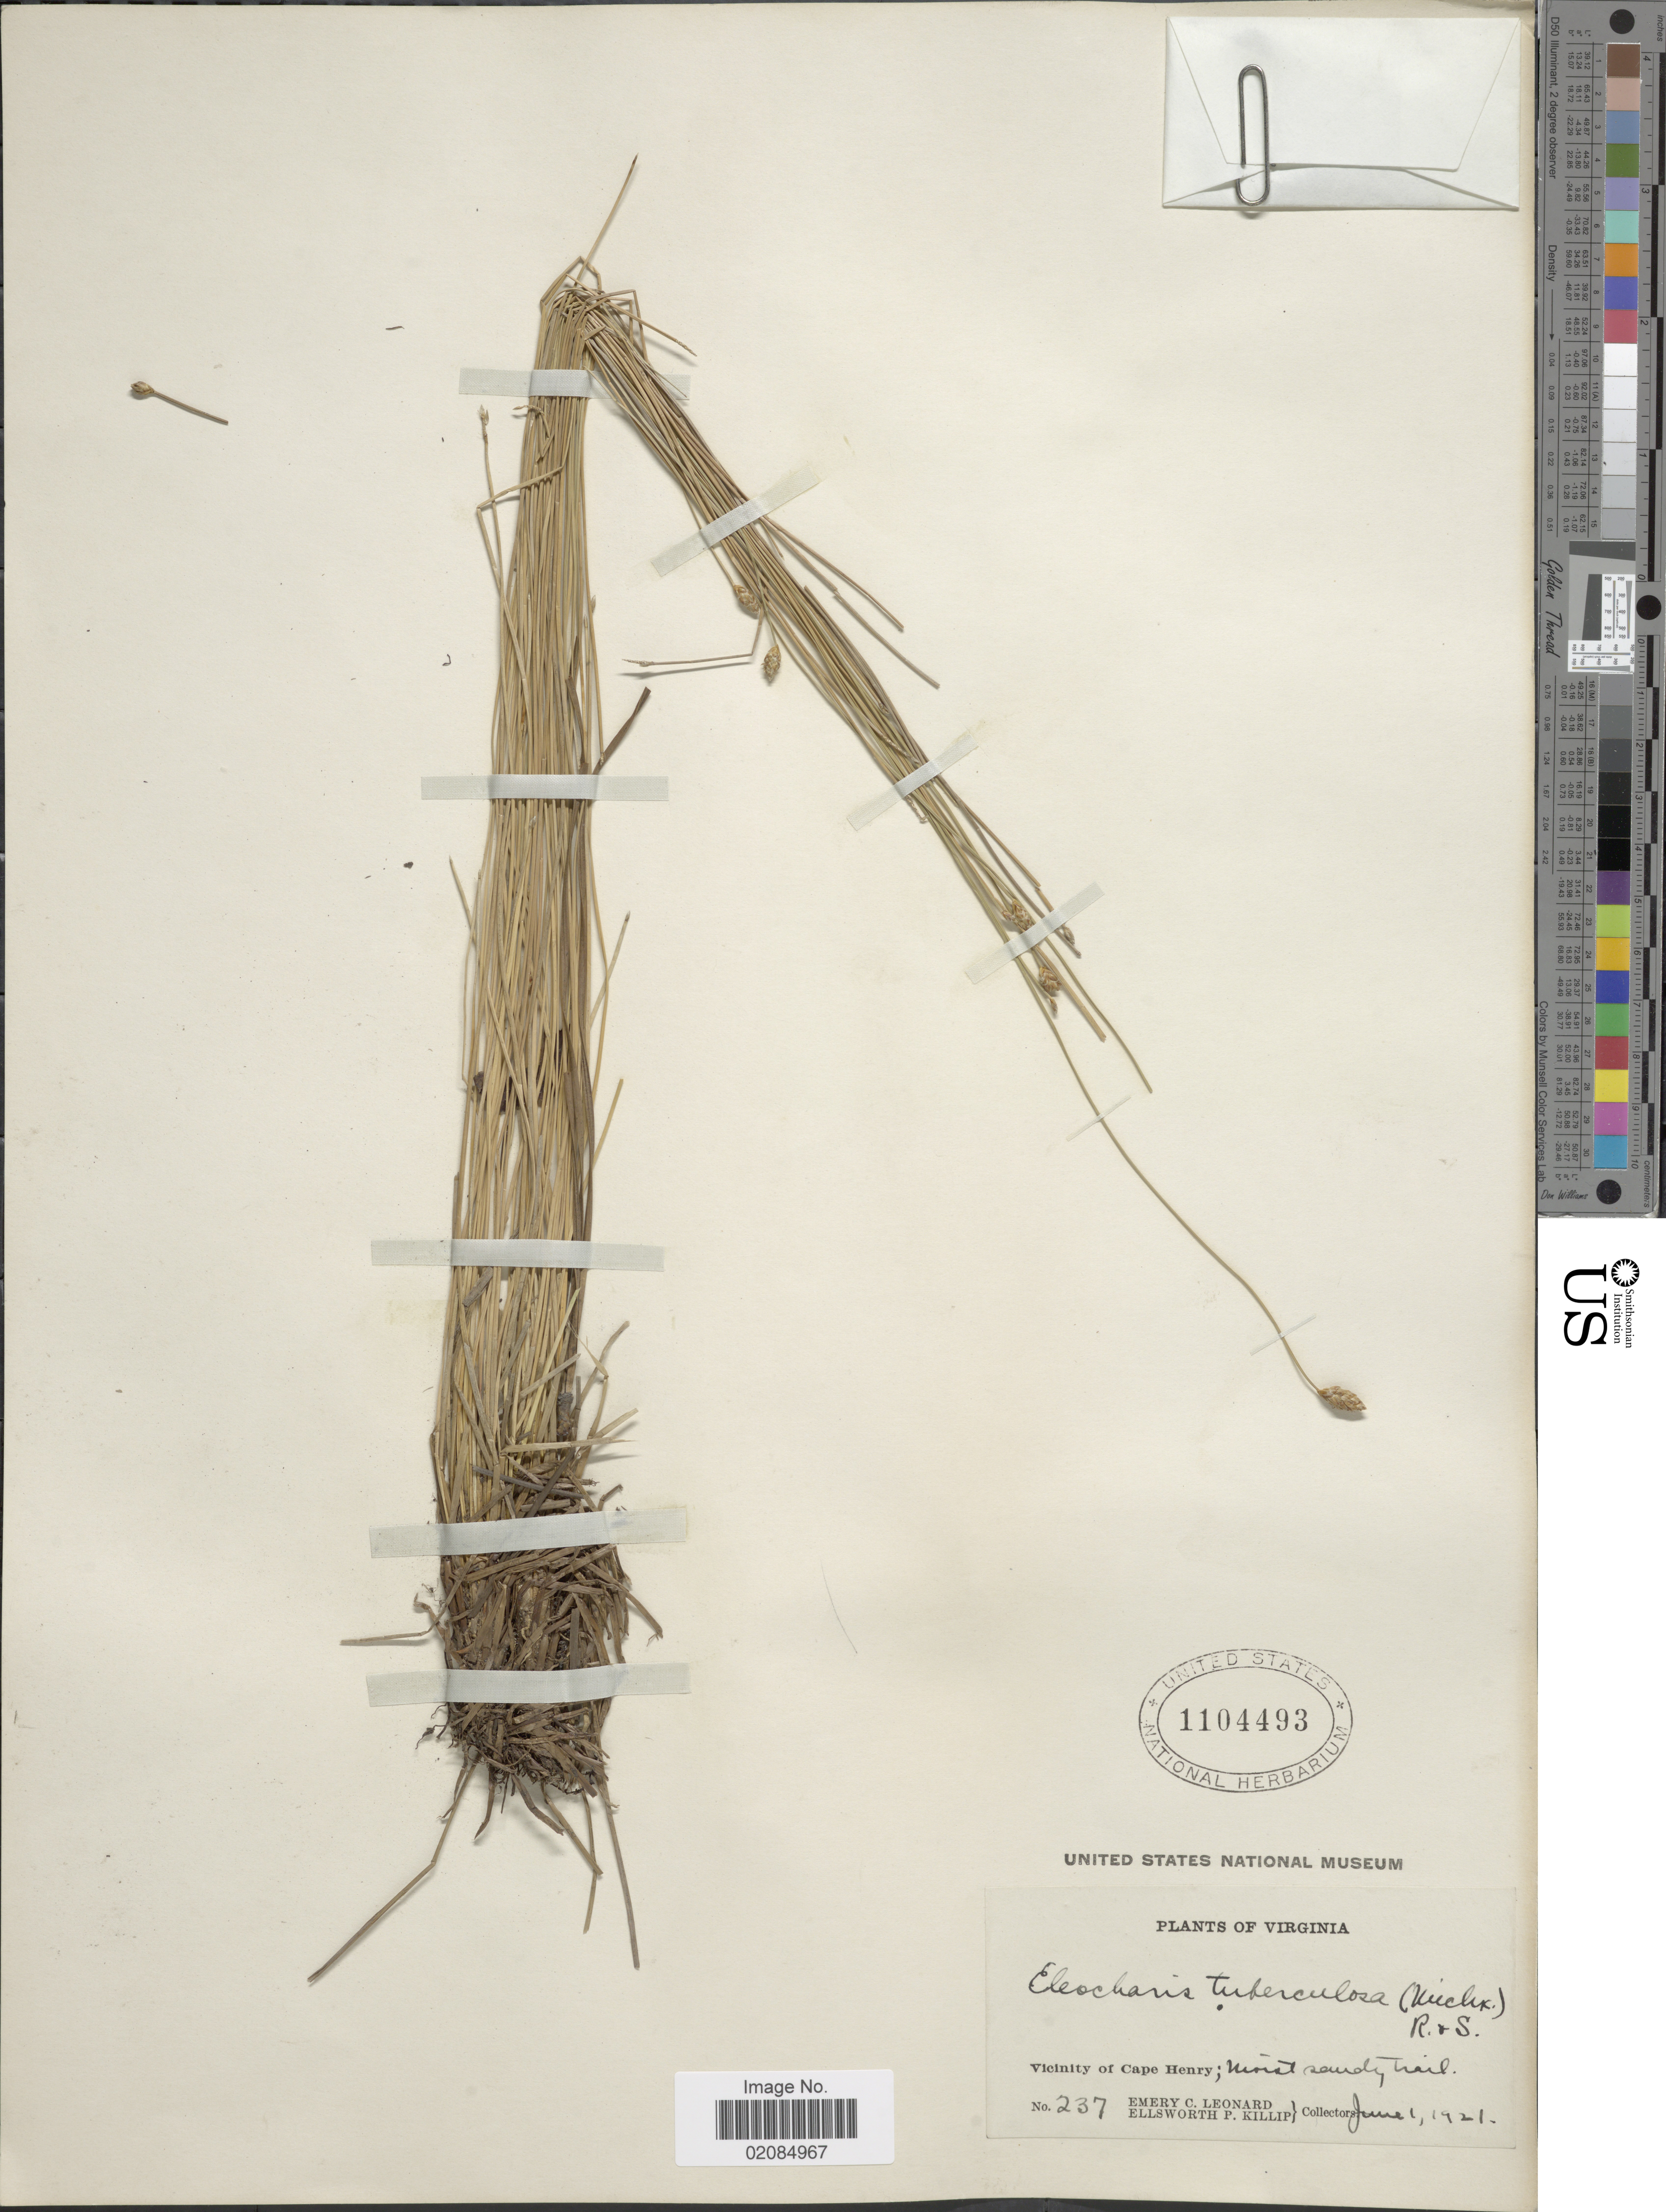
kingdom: Plantae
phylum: Tracheophyta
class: Liliopsida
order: Poales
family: Cyperaceae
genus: Eleocharis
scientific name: Eleocharis tuberculosa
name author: (Michx.) Roem. & Schult.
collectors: E. C. Leonard & E. P. Killip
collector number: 237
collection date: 1921-06-01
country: United States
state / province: Virginia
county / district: City of Virginia Beach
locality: Vicinity of Cape Henry; moist sands, Trail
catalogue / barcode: US 1104493